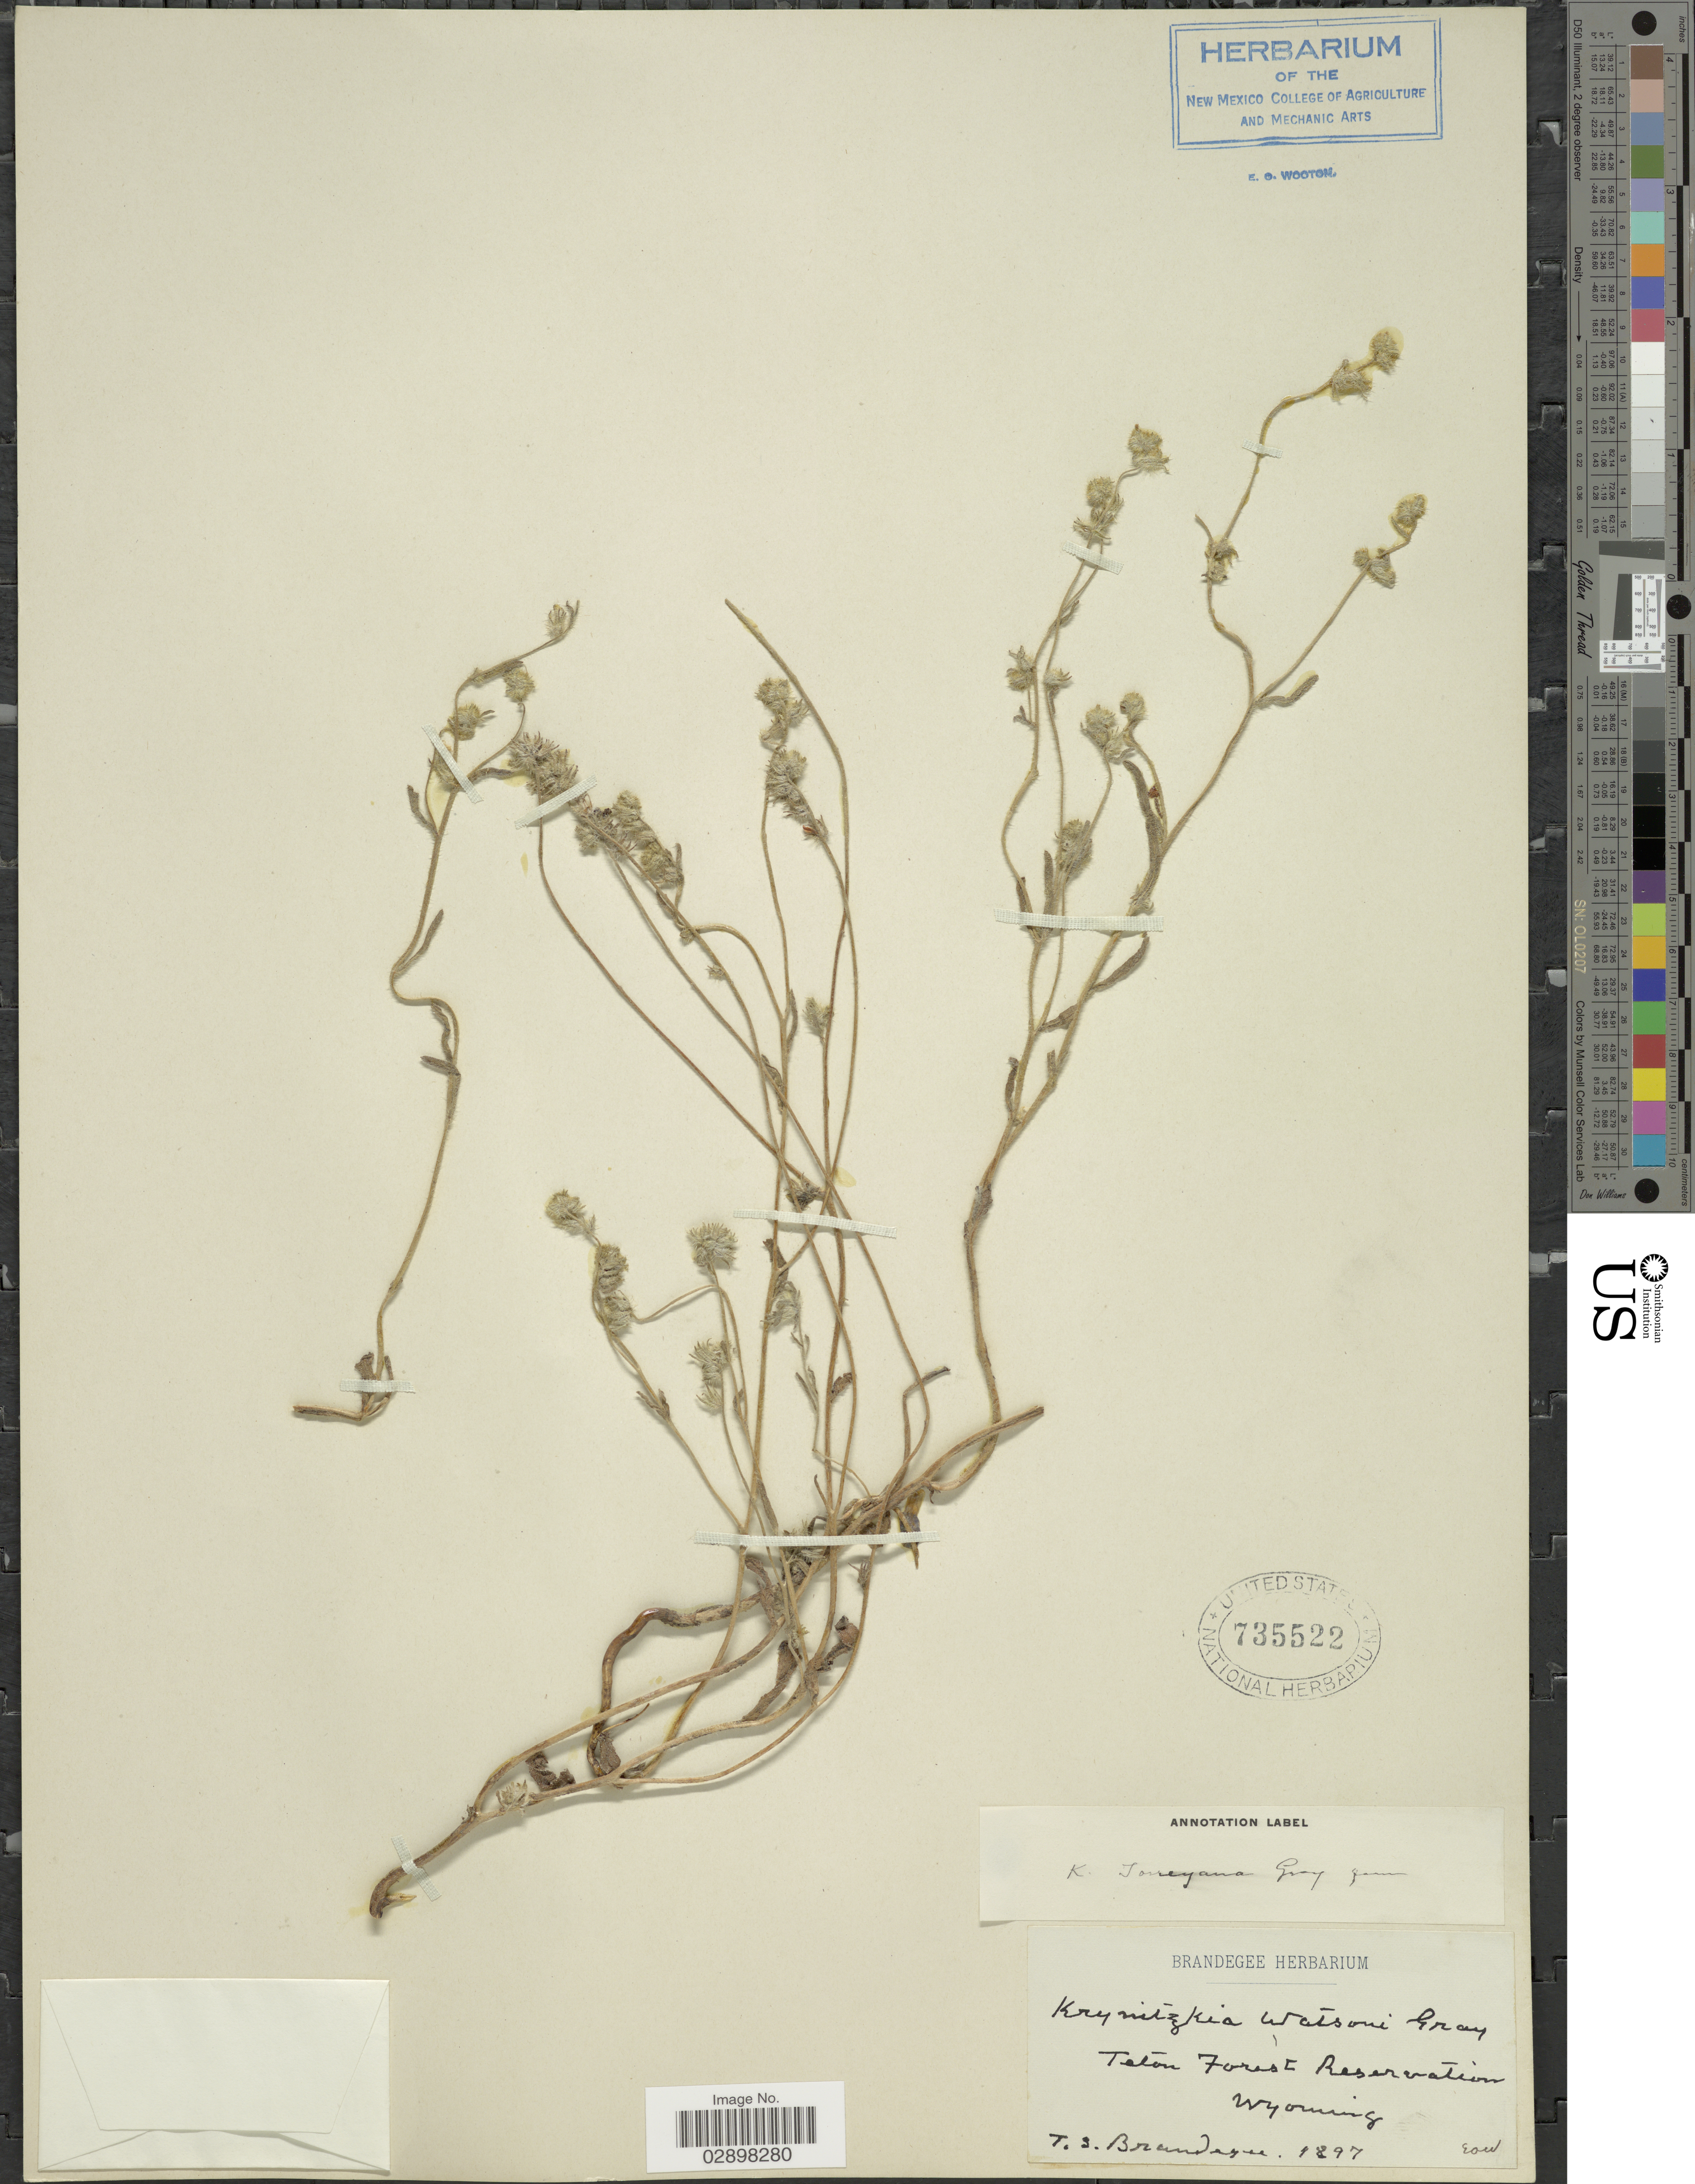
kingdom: Plantae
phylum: Tracheophyta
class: Magnoliopsida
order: Boraginales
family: Boraginaceae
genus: Cryptantha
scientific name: Cryptantha torreyana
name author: (A. Gray) S.W. Greene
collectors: T. S. Brandegee (herbarium)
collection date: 1897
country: United States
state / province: Wyoming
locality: Teton Forest Reservation.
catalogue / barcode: US 735522